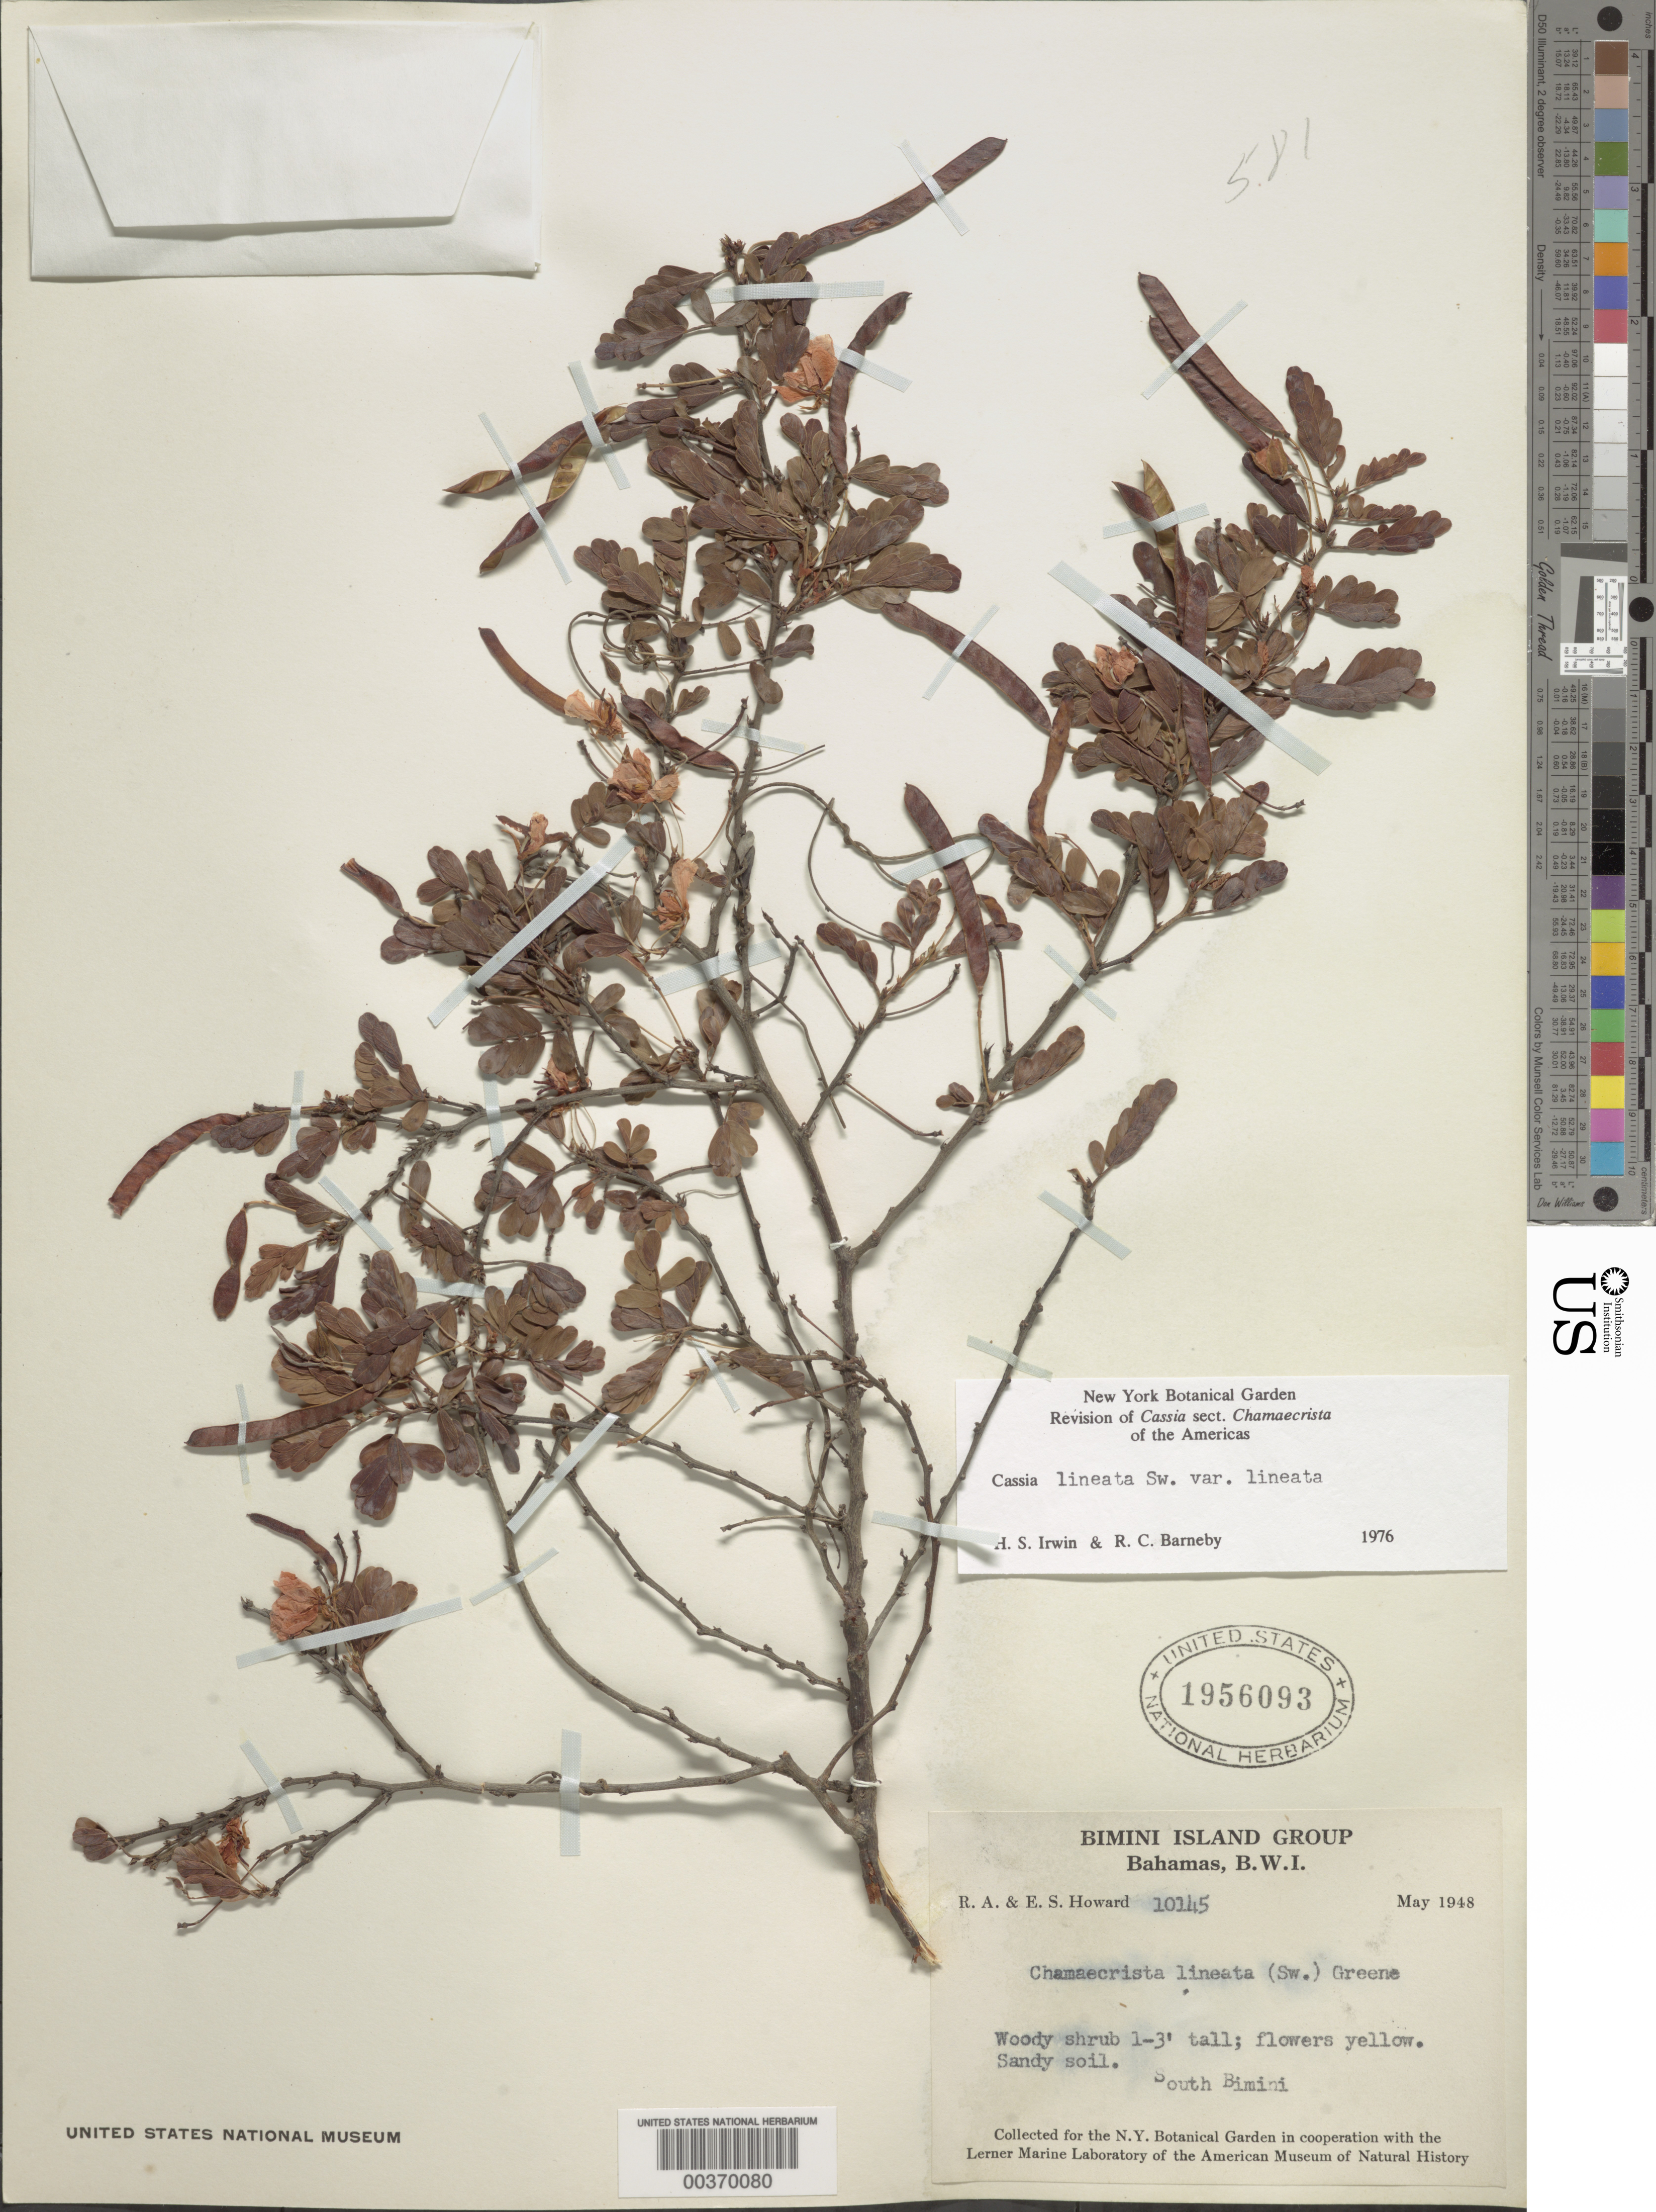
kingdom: Plantae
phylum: Tracheophyta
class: Magnoliopsida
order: Fabales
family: Fabaceae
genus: Chamaecrista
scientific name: Chamaecrista lineata var. lineata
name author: (Sw.) Greene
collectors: R. A. Howard & E. S. Howard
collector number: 10145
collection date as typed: May 1948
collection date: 1948-05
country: Bahamas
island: Bimini Is.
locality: South bimini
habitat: Sandy soil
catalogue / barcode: US 1956093